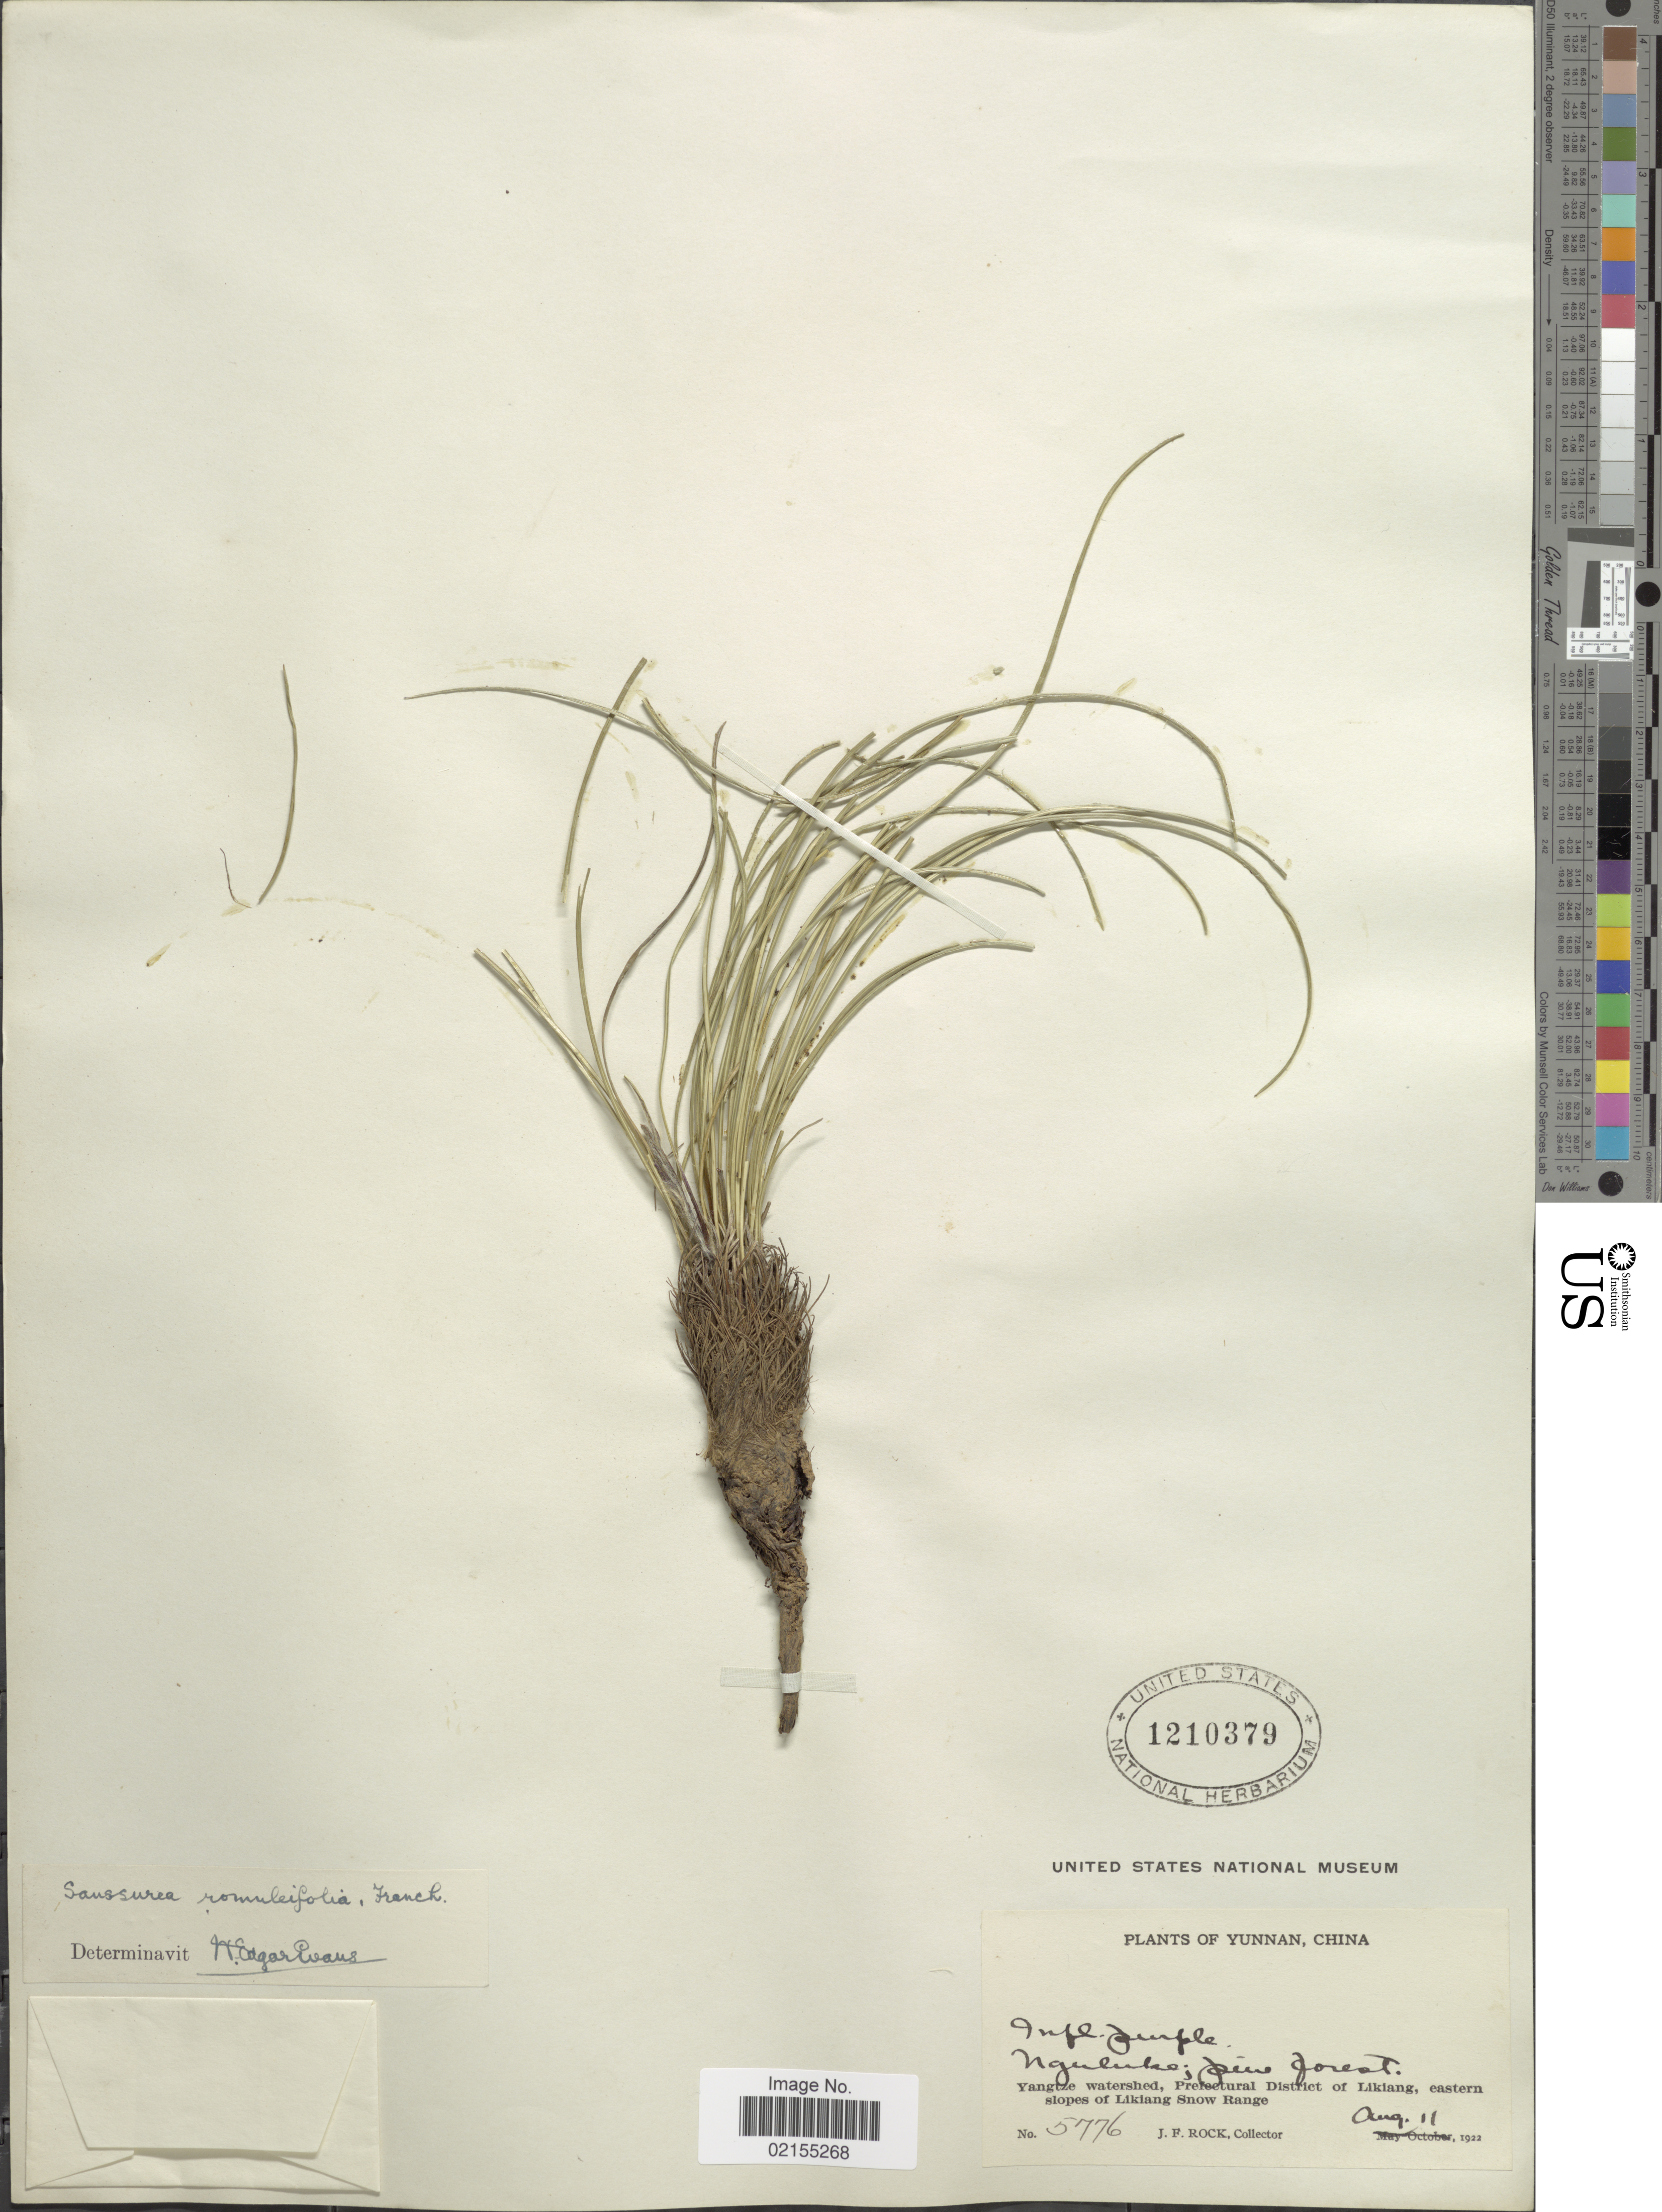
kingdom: Plantae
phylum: Tracheophyta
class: Magnoliopsida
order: Asterales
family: Asteraceae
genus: Saussurea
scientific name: Saussurea romuleifolia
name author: Franch.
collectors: J. Rock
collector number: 5776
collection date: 1922-08-11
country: China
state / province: Yunnan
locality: Yunnan, China, Yangtze watershed, Prefectural District of Likiang, eastern slopes of Likiang Snow Range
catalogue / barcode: US 1210379